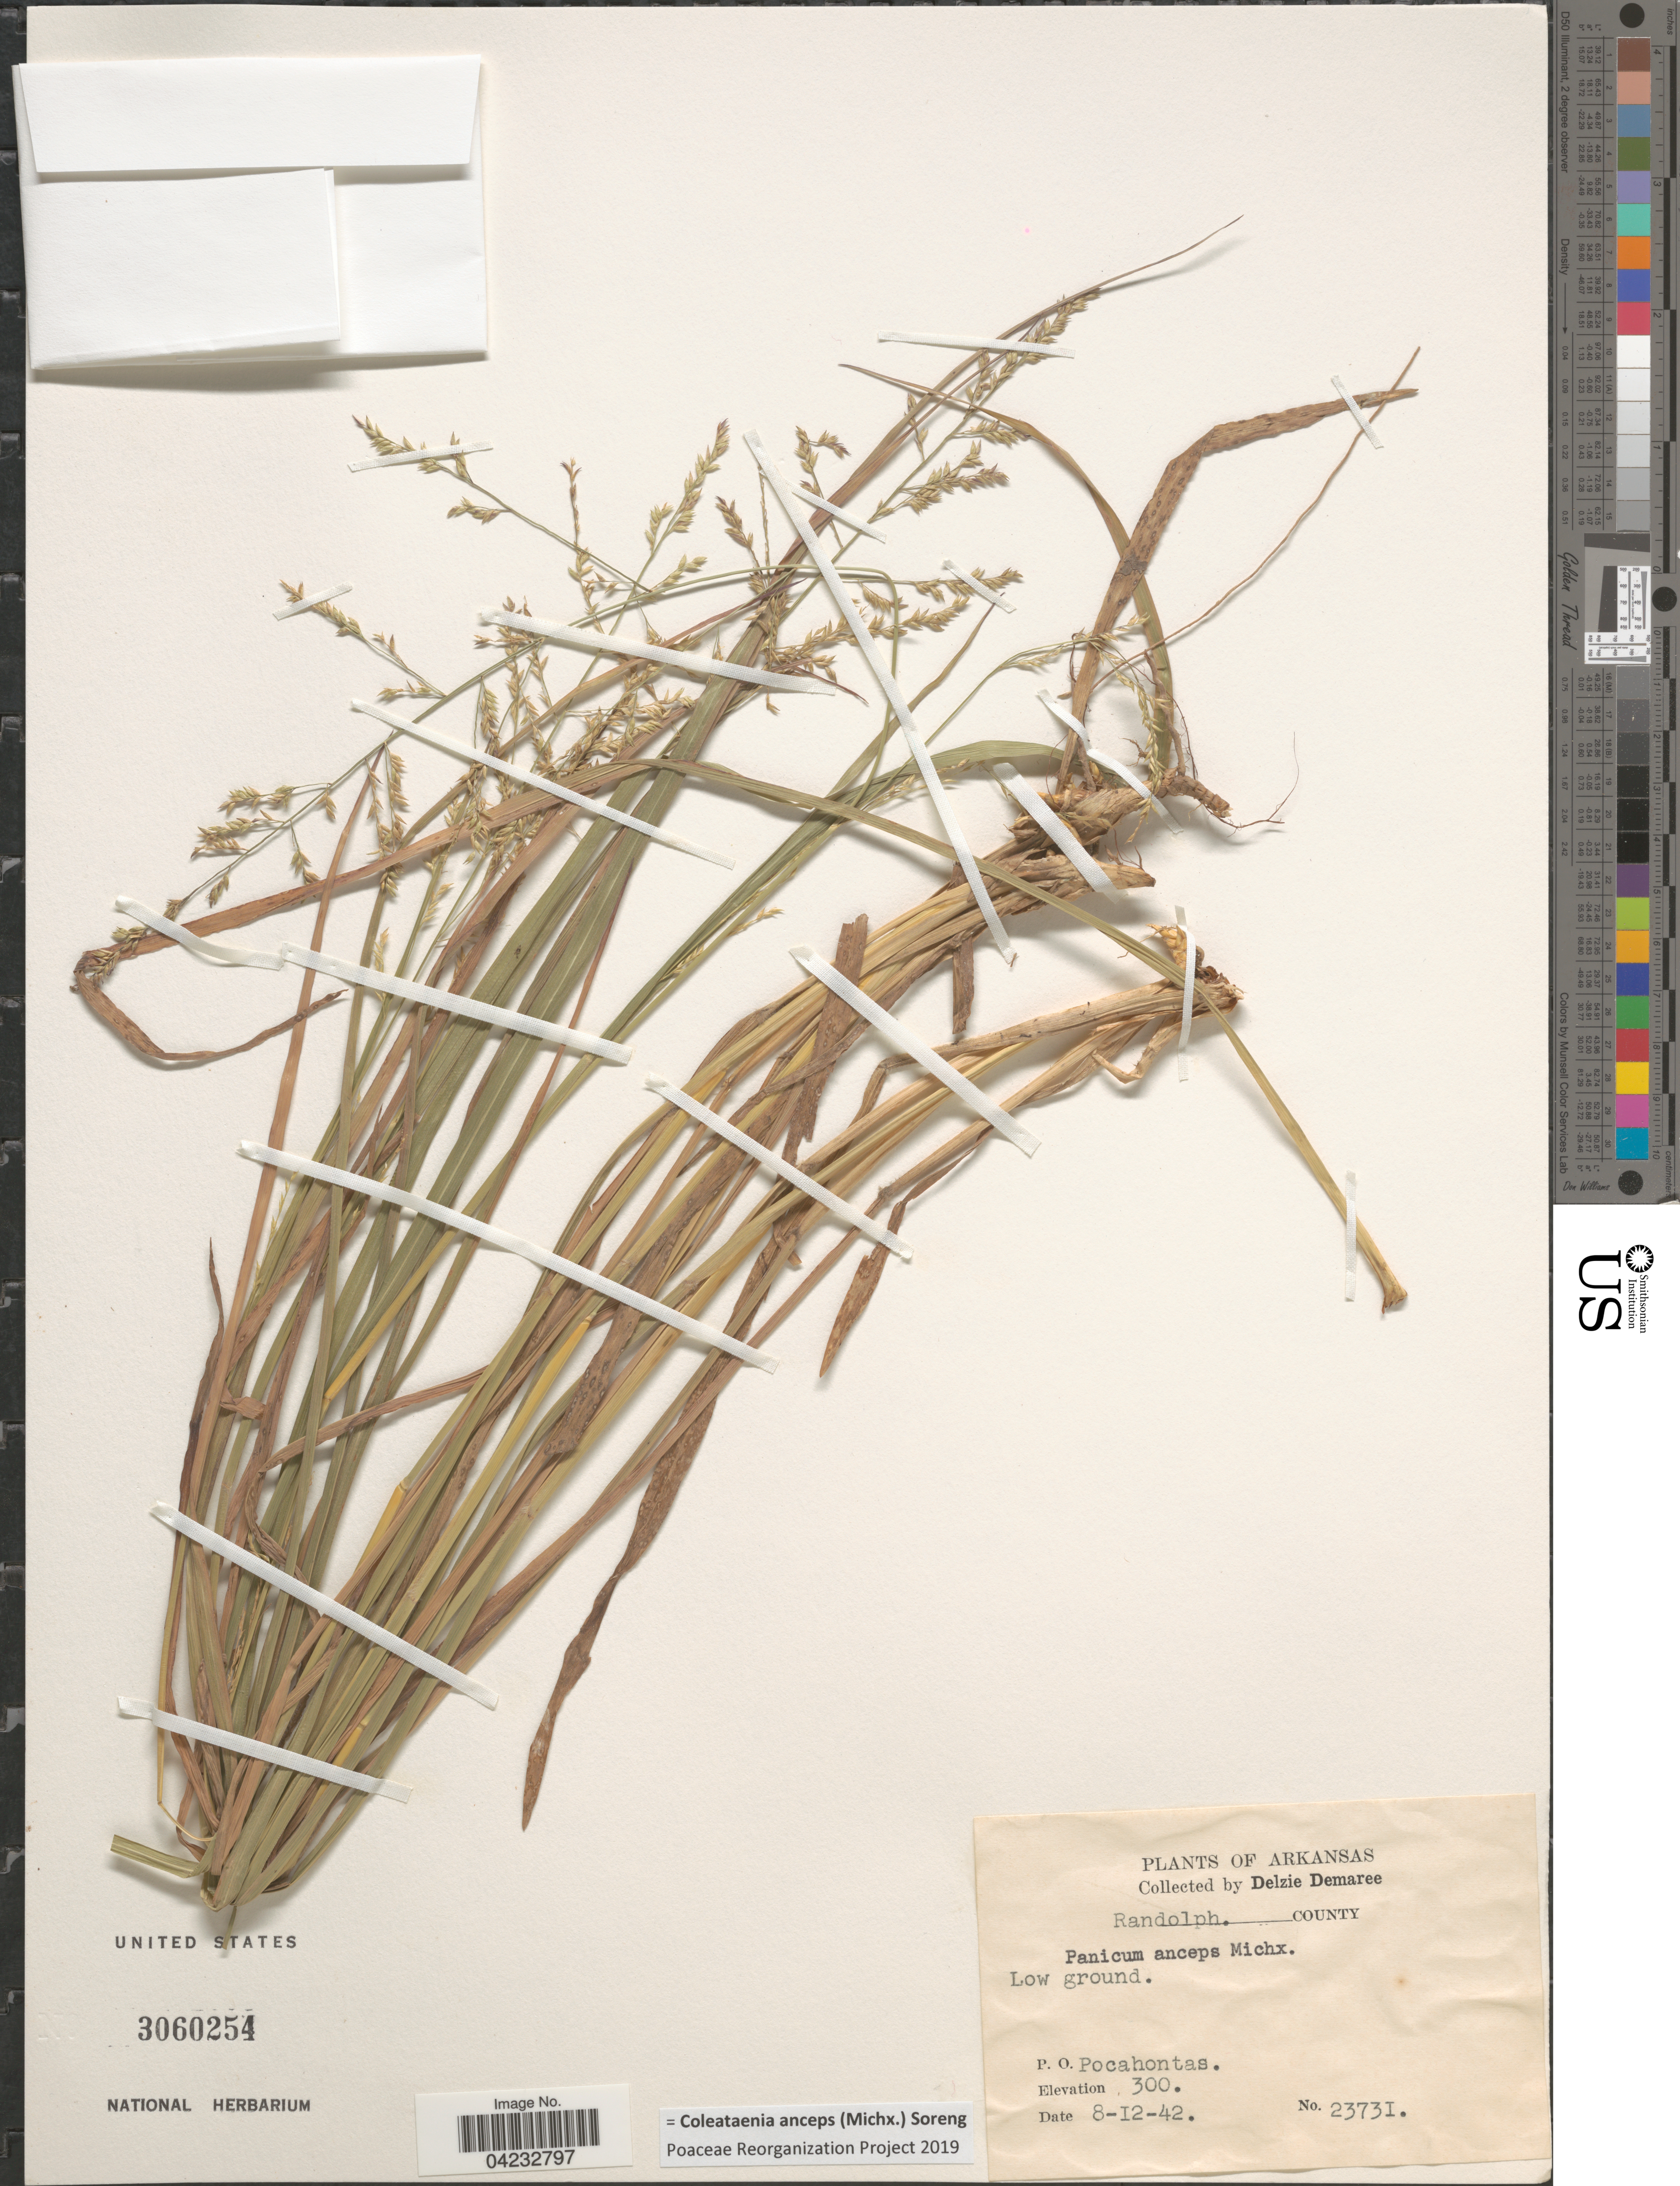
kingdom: Plantae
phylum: Tracheophyta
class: Liliopsida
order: Poales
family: Poaceae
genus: Coleataenia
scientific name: Coleataenia anceps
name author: (Michx.) Soreng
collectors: D. Demaree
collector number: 23731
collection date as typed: Transcribed d/m/y: 12/8/42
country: United States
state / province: Arkansas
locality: Randolph County. P. O. Pocahontas.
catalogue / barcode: US 3060254